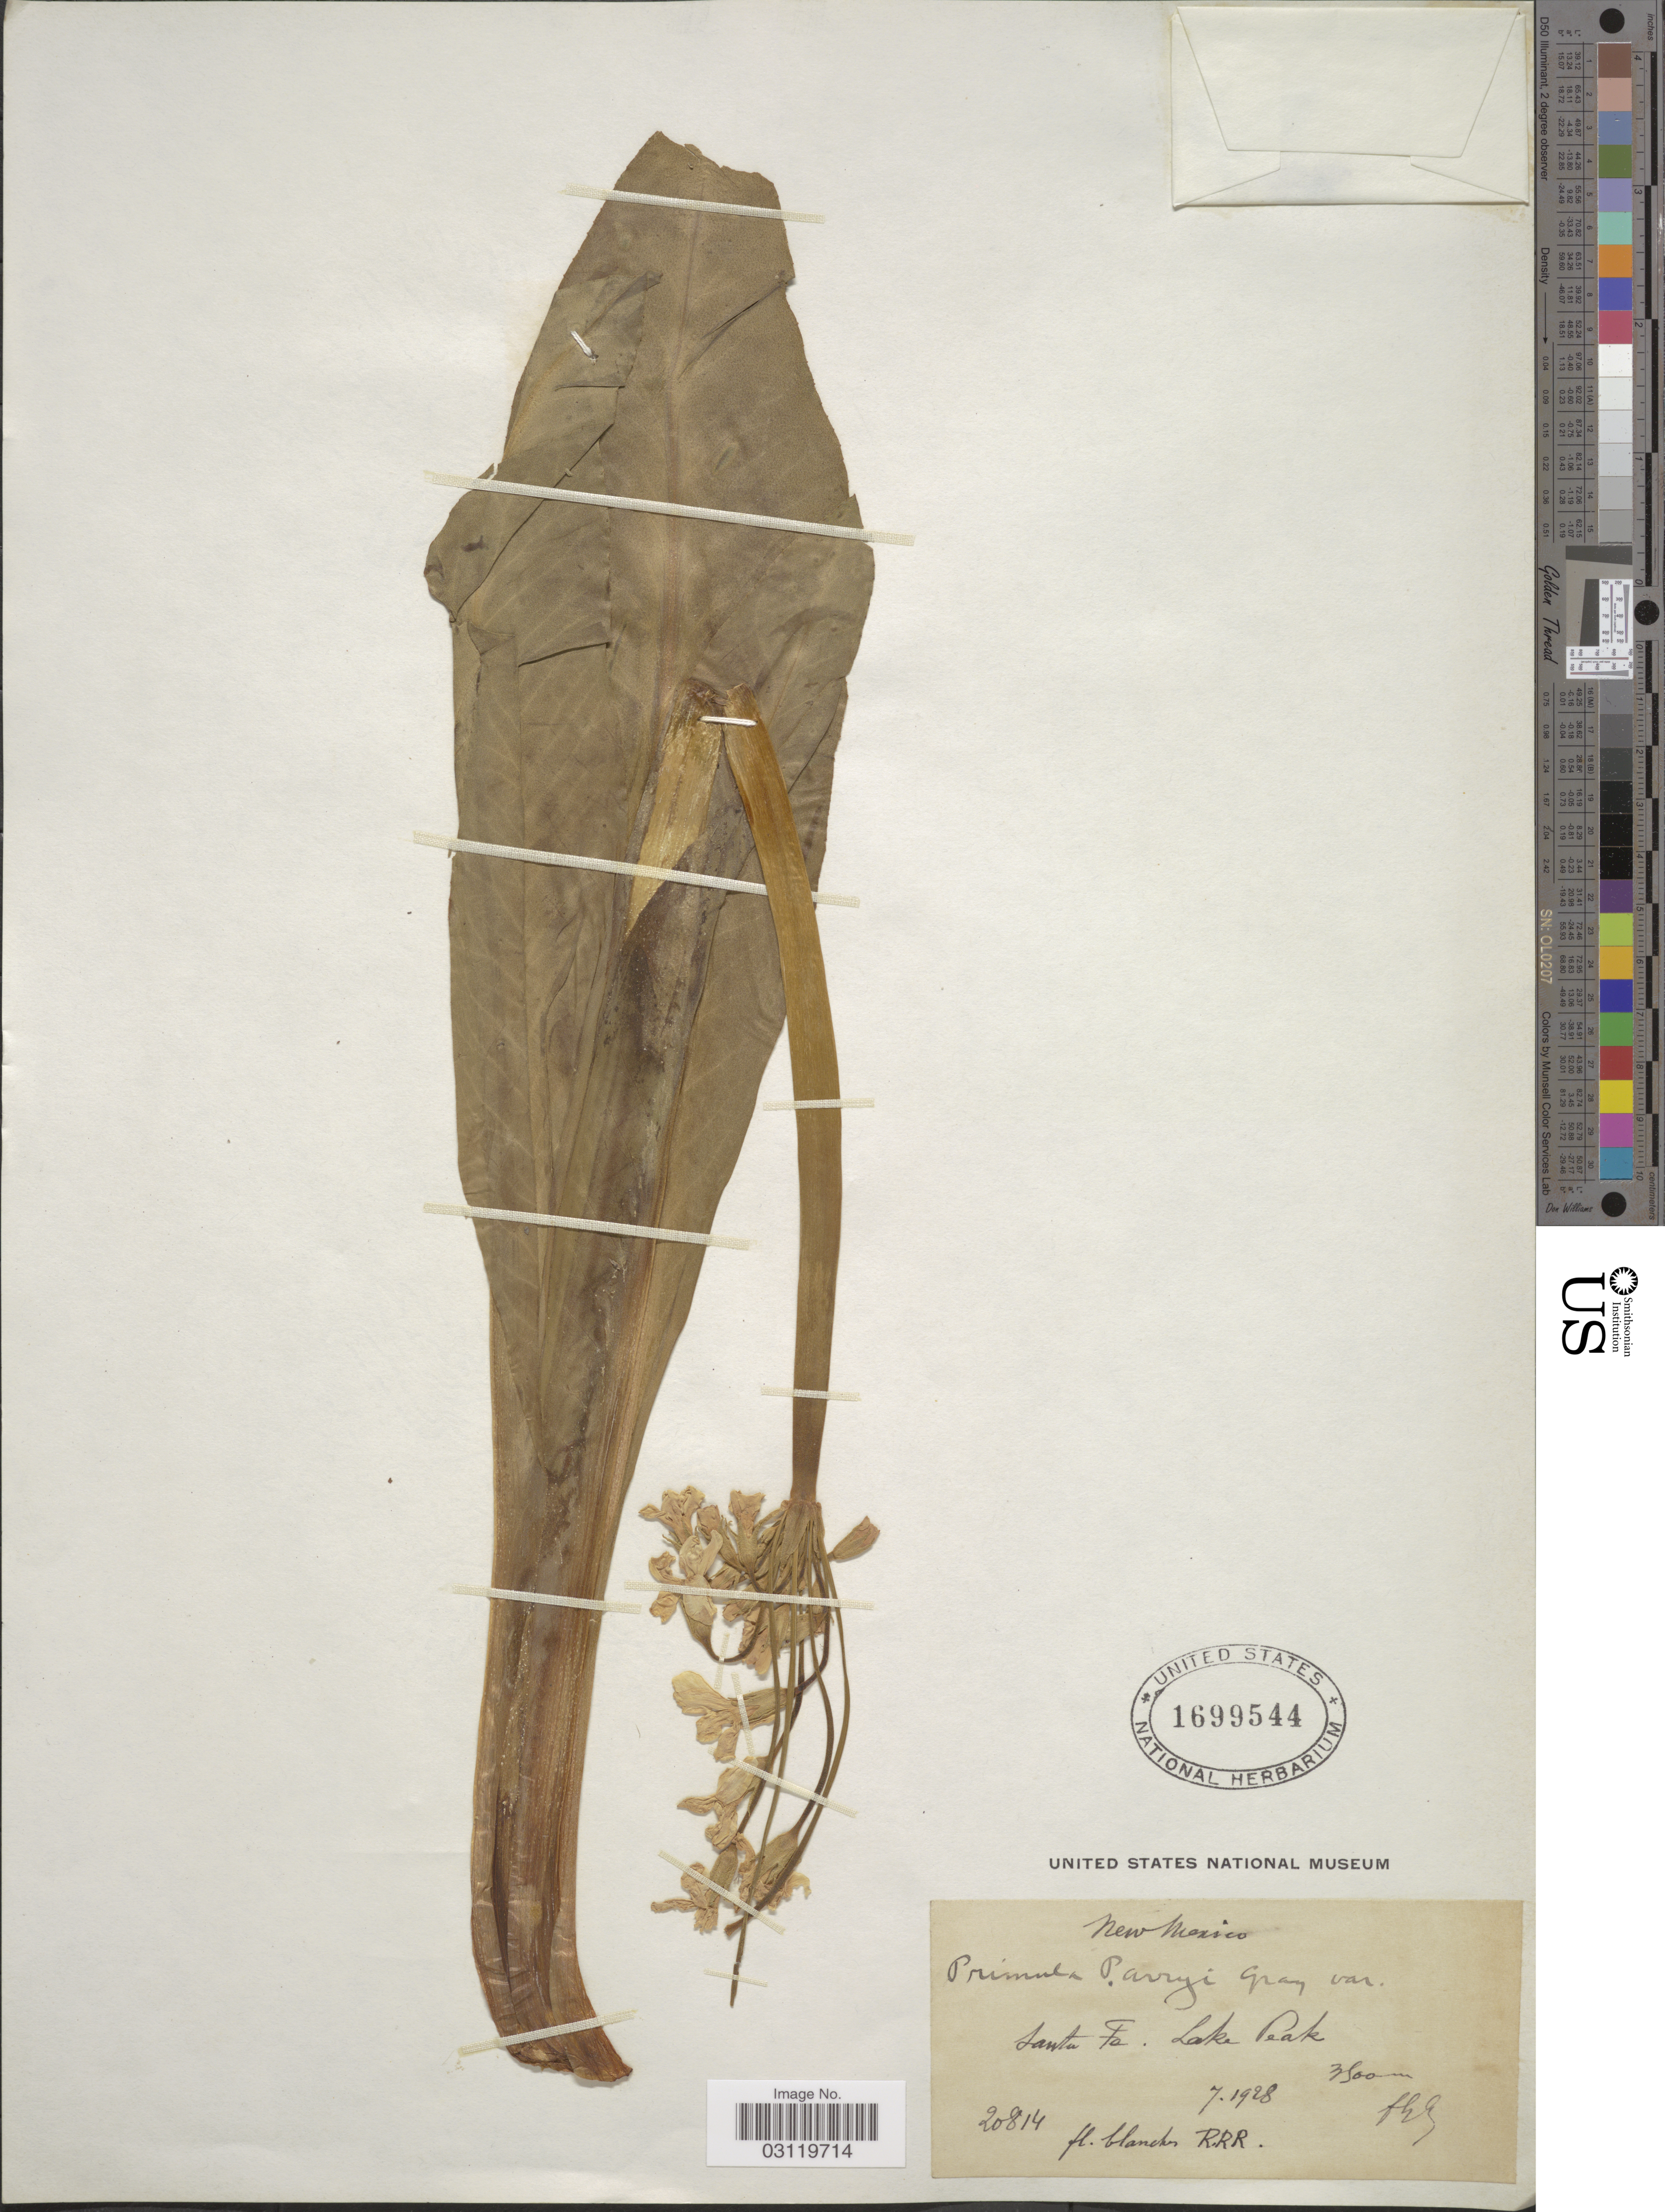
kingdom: Plantae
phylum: Tracheophyta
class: Magnoliopsida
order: Ericales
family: Primulaceae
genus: Primula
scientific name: Primula parryi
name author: A. Gray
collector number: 20814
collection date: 1928-07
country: United States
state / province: New Mexico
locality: Santa Fe. Lake Peak. [Collector illegible, but based on dates & collection number, probably Fr. G. Arsene]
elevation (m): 3800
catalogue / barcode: US 1699544